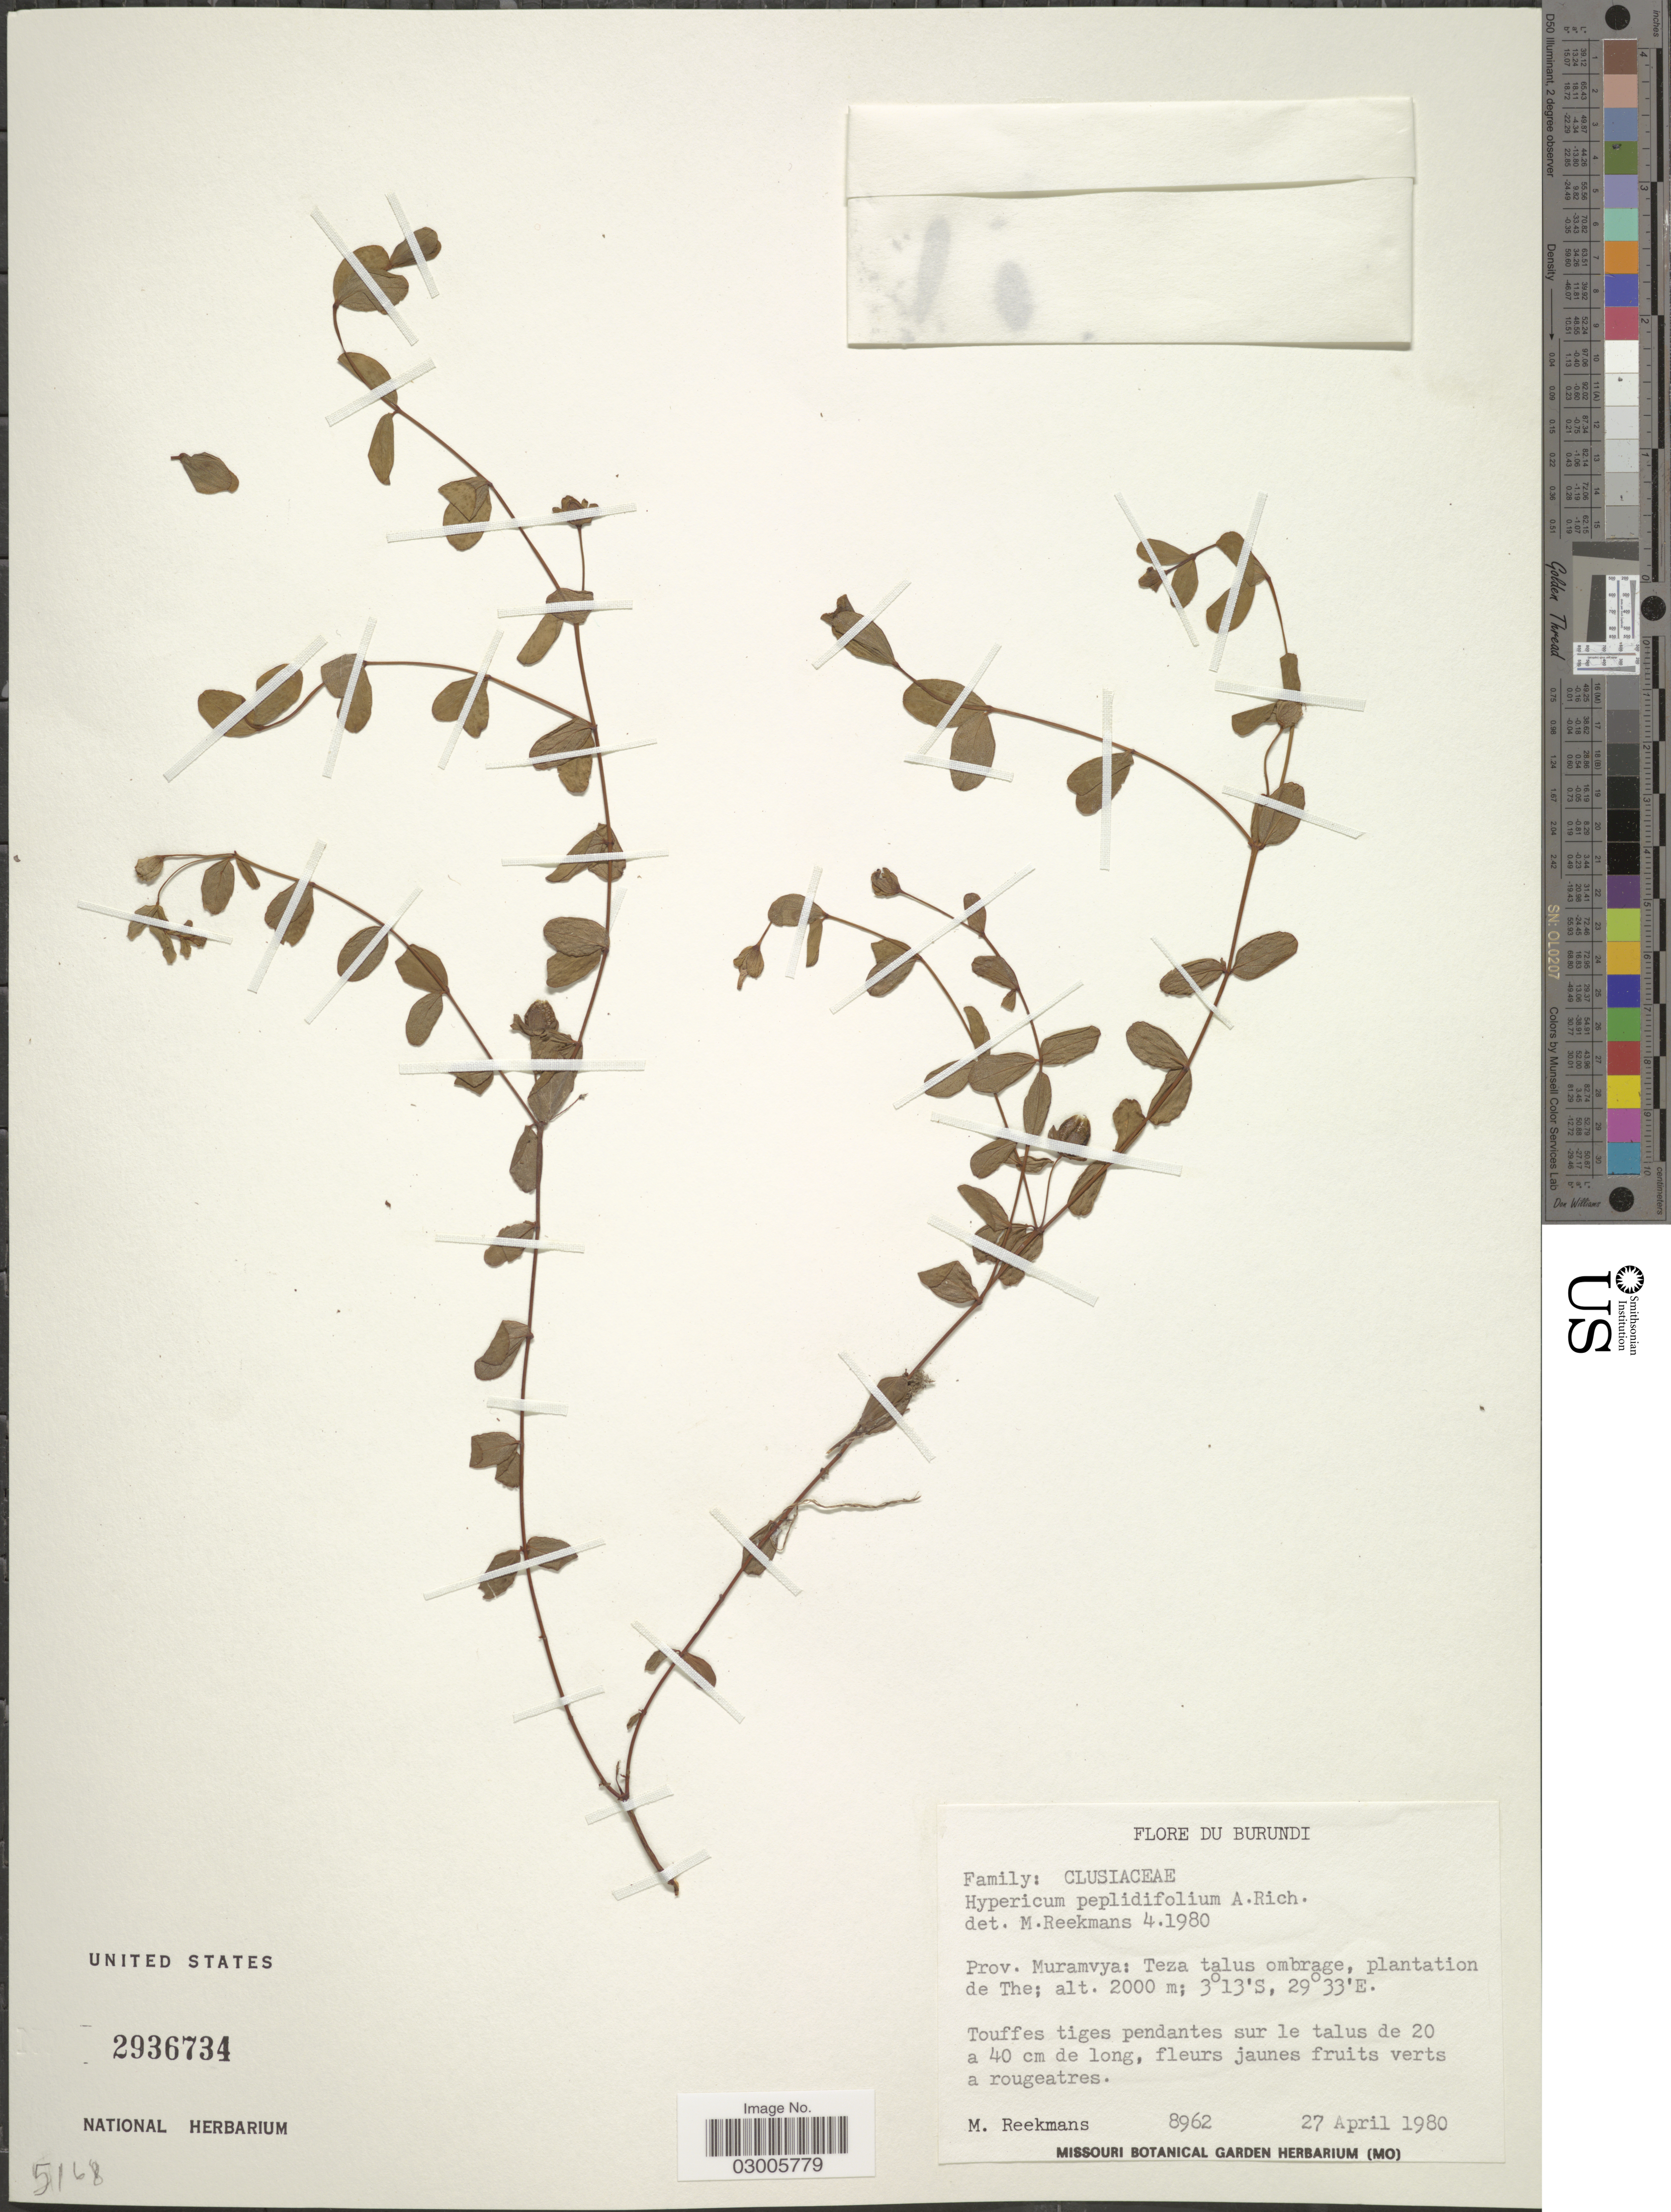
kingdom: Plantae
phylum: Tracheophyta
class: Magnoliopsida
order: Malpighiales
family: Hypericaceae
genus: Hypericum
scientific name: Hypericum peplidifolium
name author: A. Rich.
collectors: M. Reekmans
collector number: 8962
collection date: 1980-04-27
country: Burundi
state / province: Muramvya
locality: Teza talus ombrage, plantation de The.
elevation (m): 2000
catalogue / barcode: US 2936734